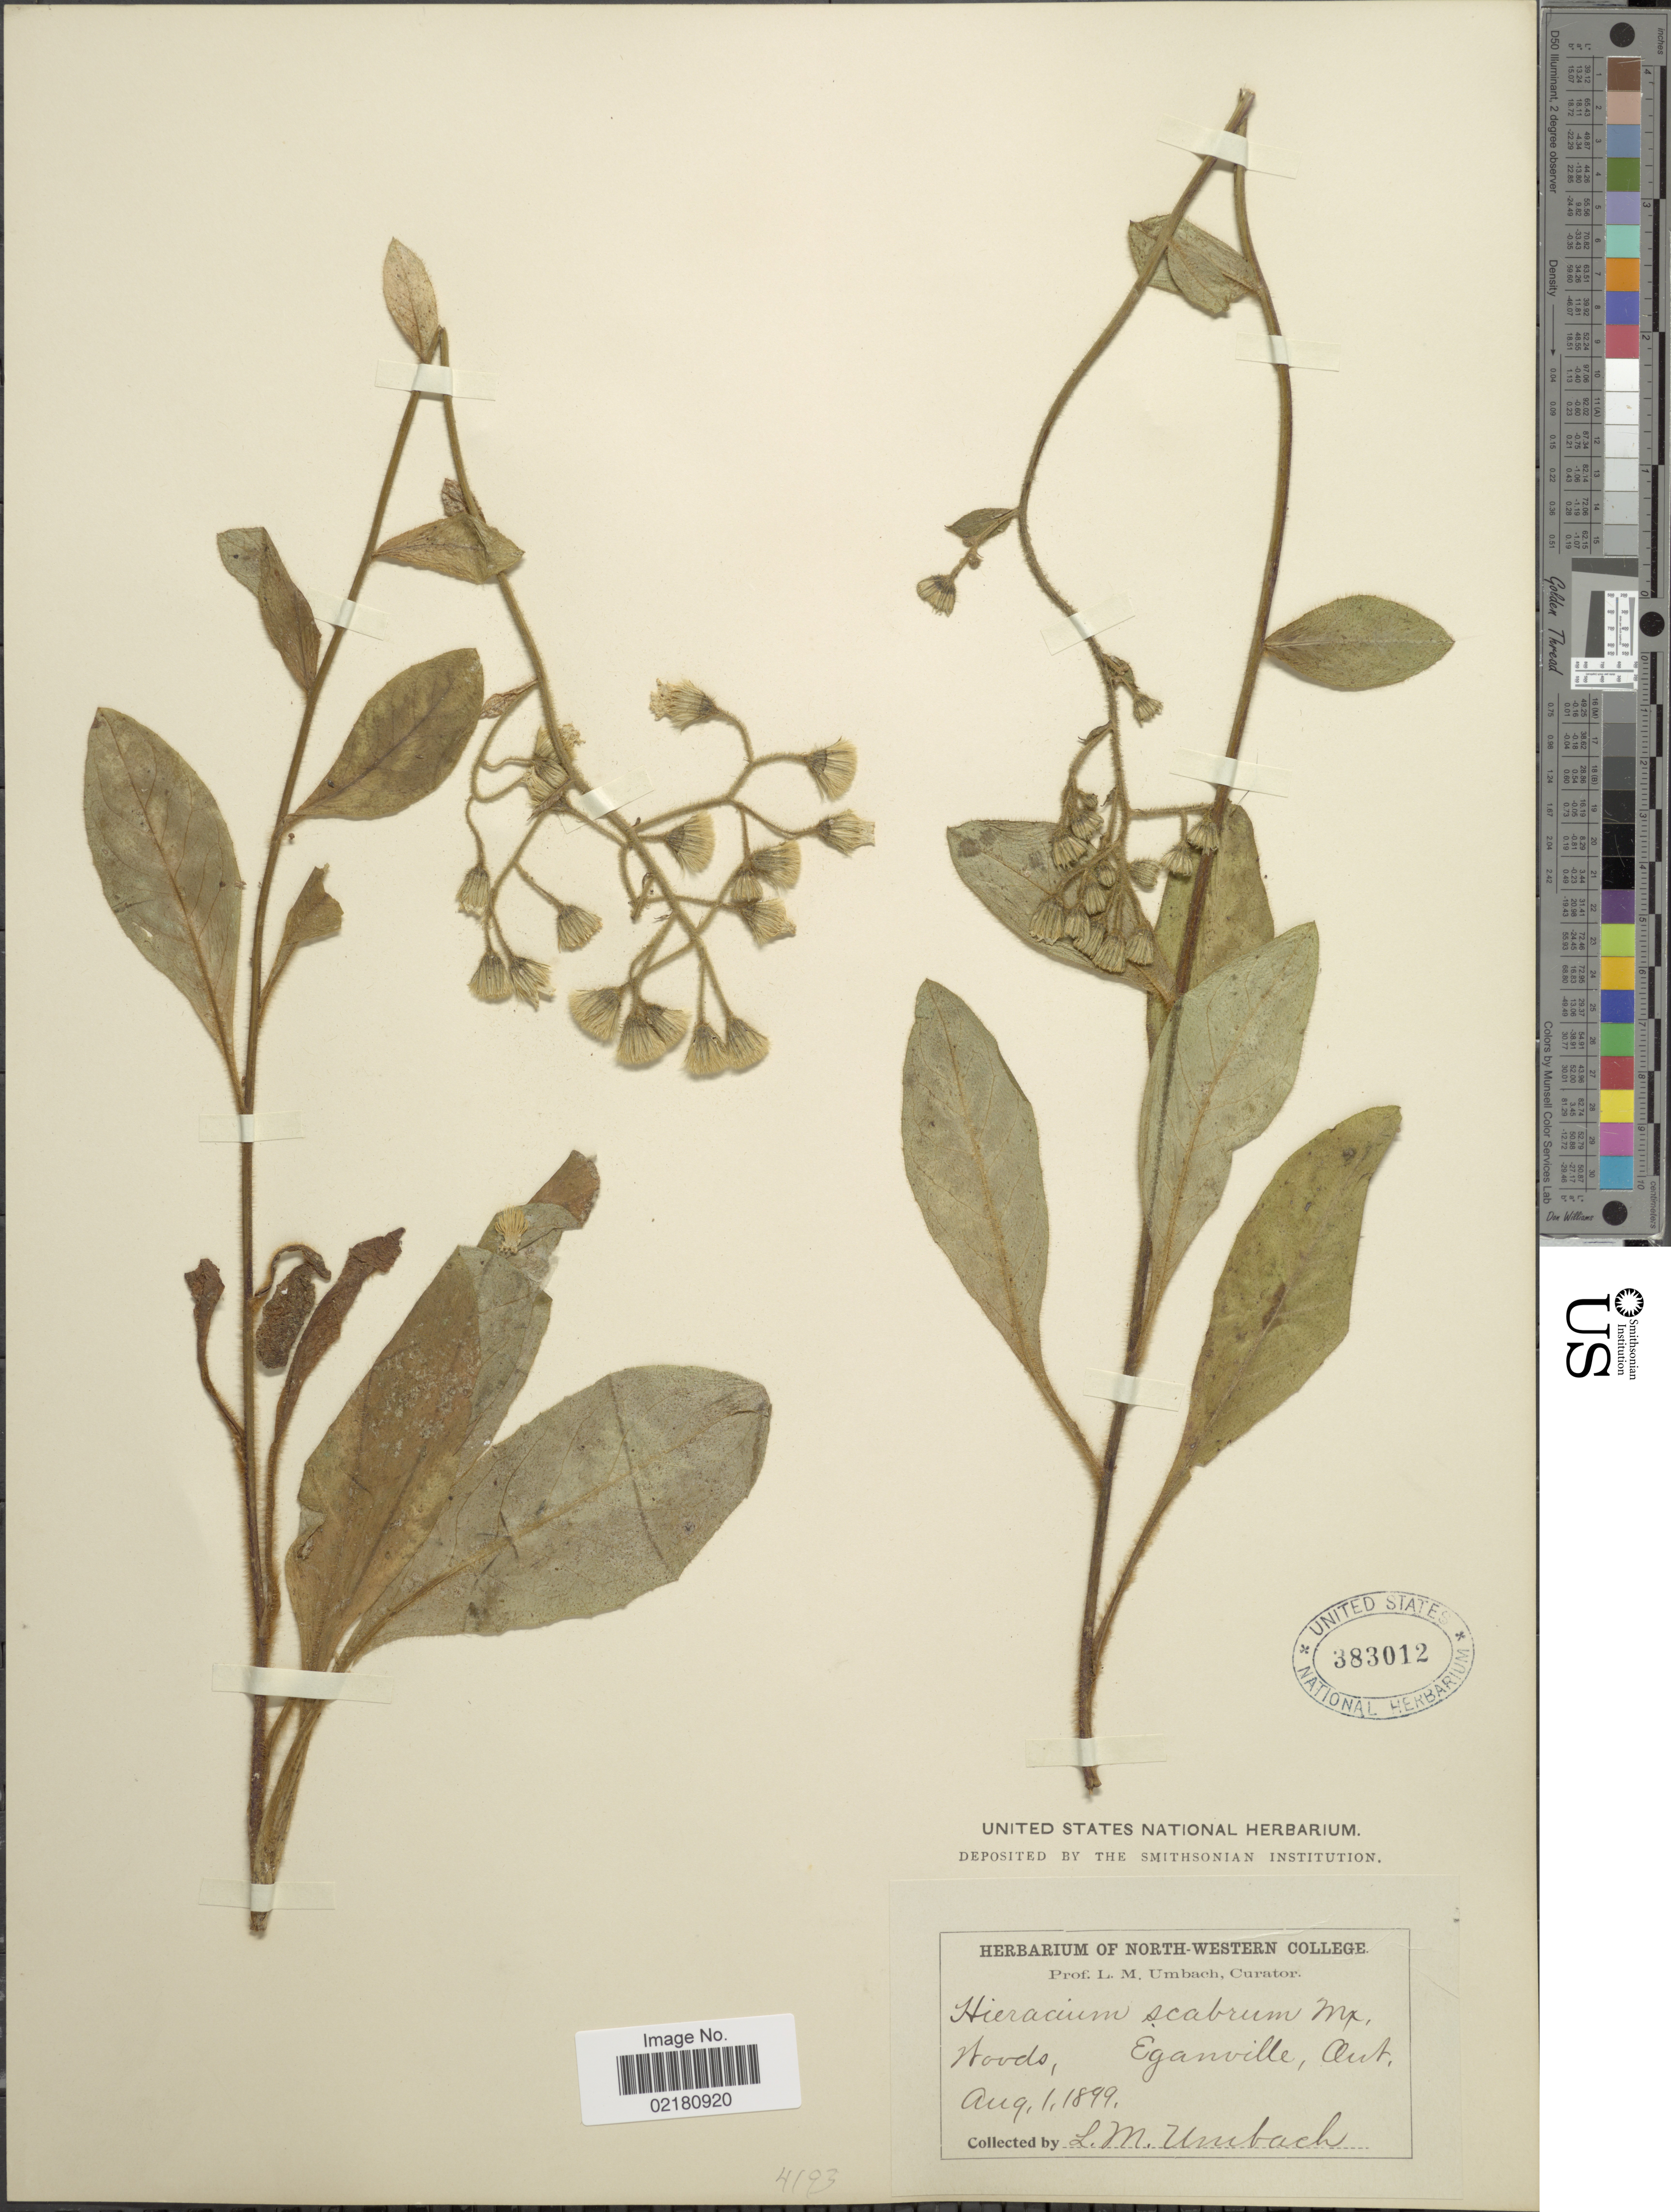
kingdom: Plantae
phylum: Tracheophyta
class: Magnoliopsida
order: Asterales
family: Asteraceae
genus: Pilosella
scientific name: Pilosella verruculata subsp. verruculata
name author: (Link) Soják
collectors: L. M. Umbach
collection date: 1899-08-01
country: Canada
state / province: Ontario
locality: Eganville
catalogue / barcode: US 383012